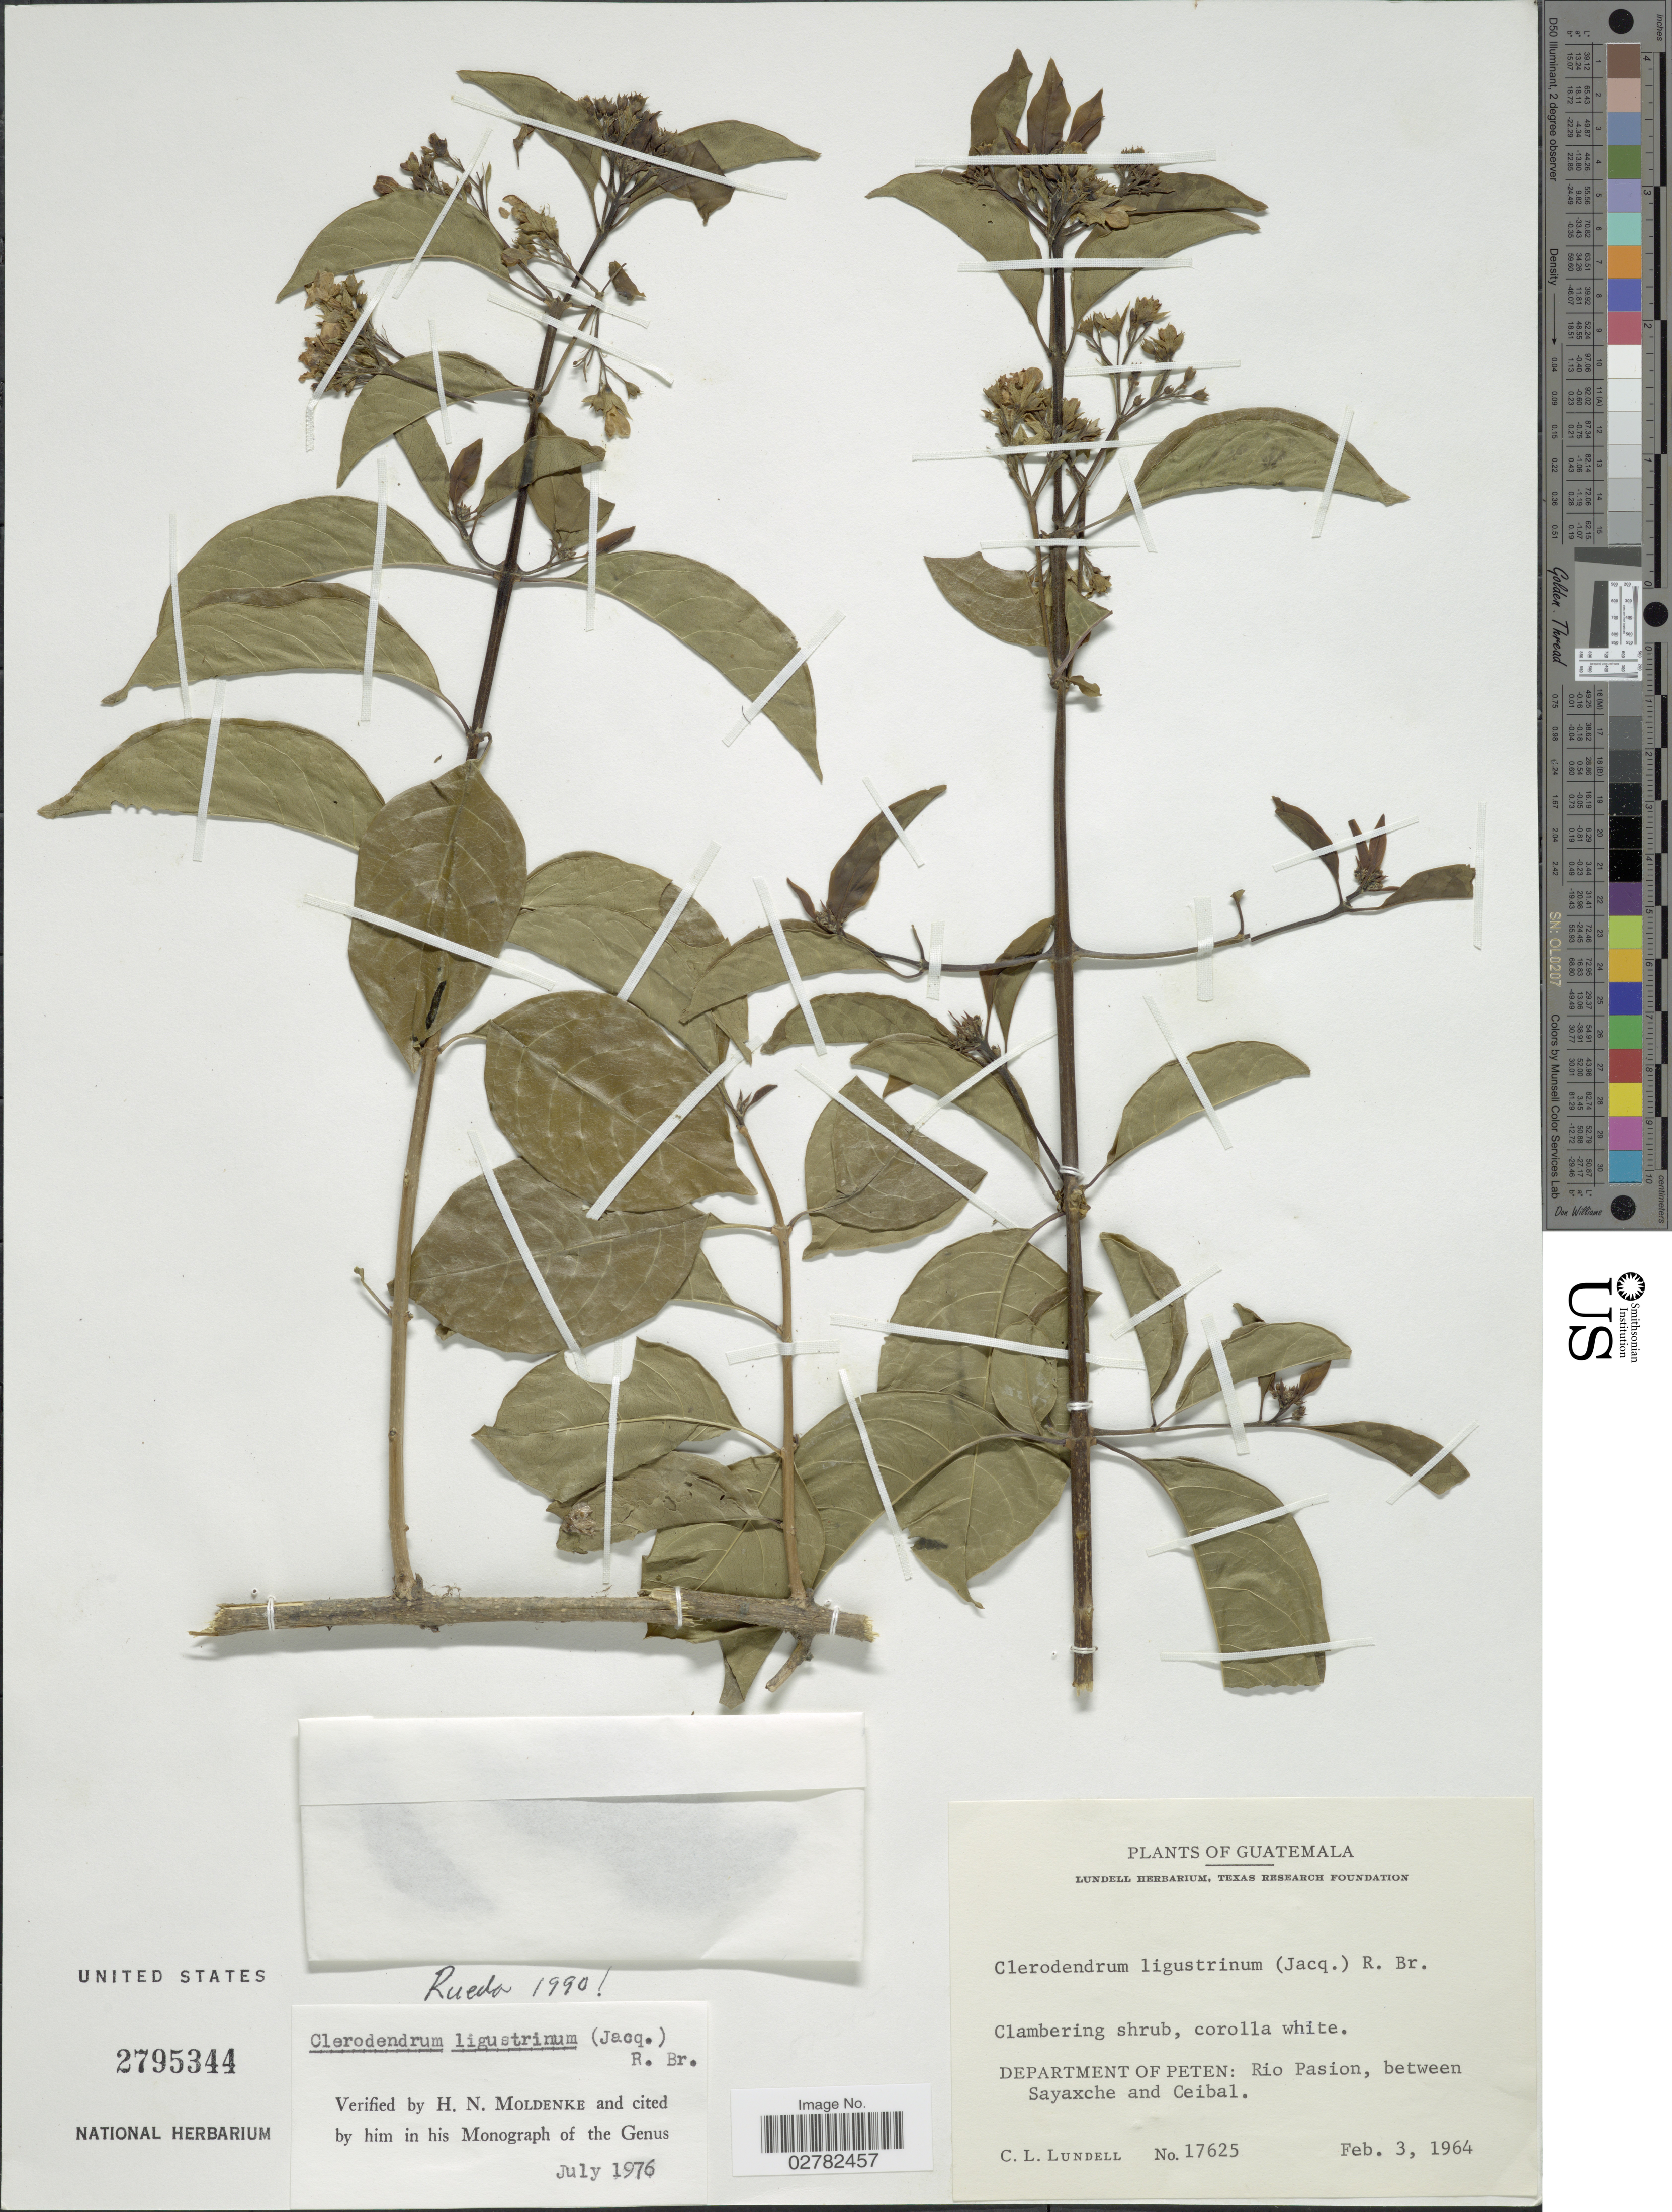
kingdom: Plantae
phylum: Tracheophyta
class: Magnoliopsida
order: Lamiales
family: Lamiaceae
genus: Clerodendrum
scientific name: Clerodendrum ligustrinum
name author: (Jacq.) R. Br.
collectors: C. L. Lundell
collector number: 17625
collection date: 1964-02-03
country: Guatemala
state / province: El Petén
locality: Department of Peten: Rio Pasion, between Sayaxche and Ceibal.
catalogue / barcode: US 2795344